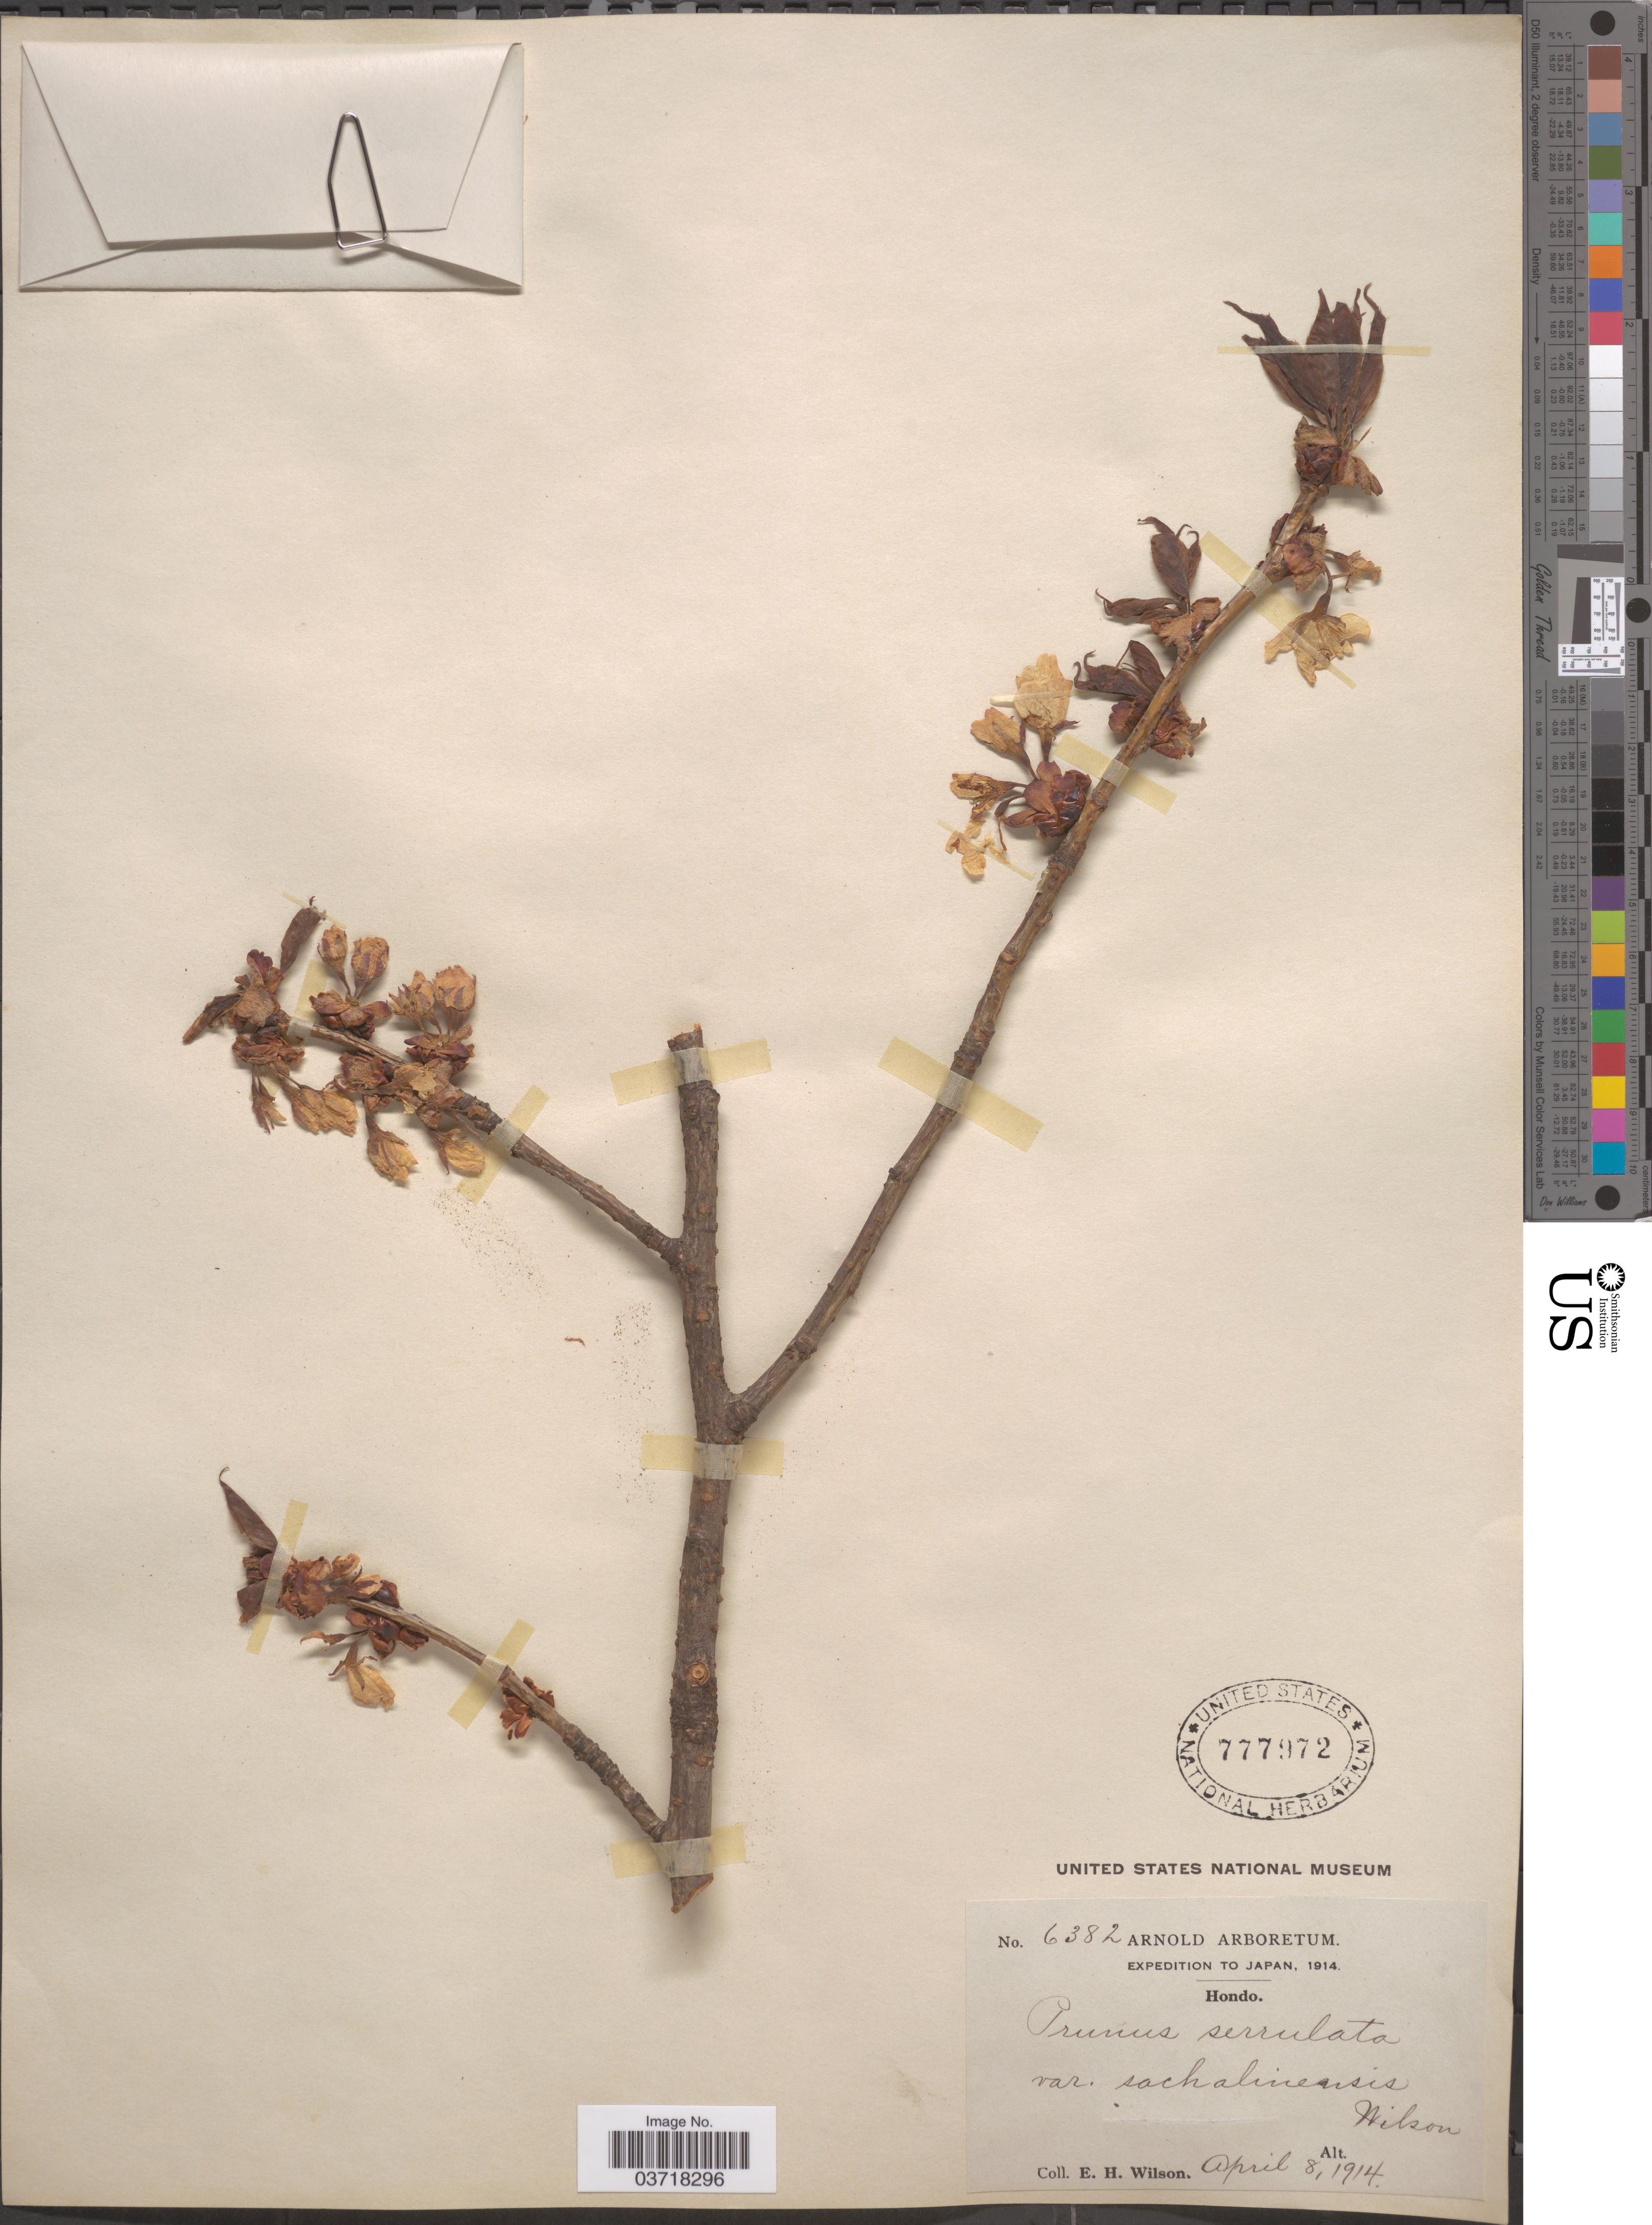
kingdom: Plantae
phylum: Tracheophyta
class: Magnoliopsida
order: Rosales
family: Rosaceae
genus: Prunus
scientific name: Prunus serrulata var. sachalinensis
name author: (F. Schmidt) Makino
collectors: E. Wilson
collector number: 6382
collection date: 1914-04-08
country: Japan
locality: Hondo.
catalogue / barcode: US 777972